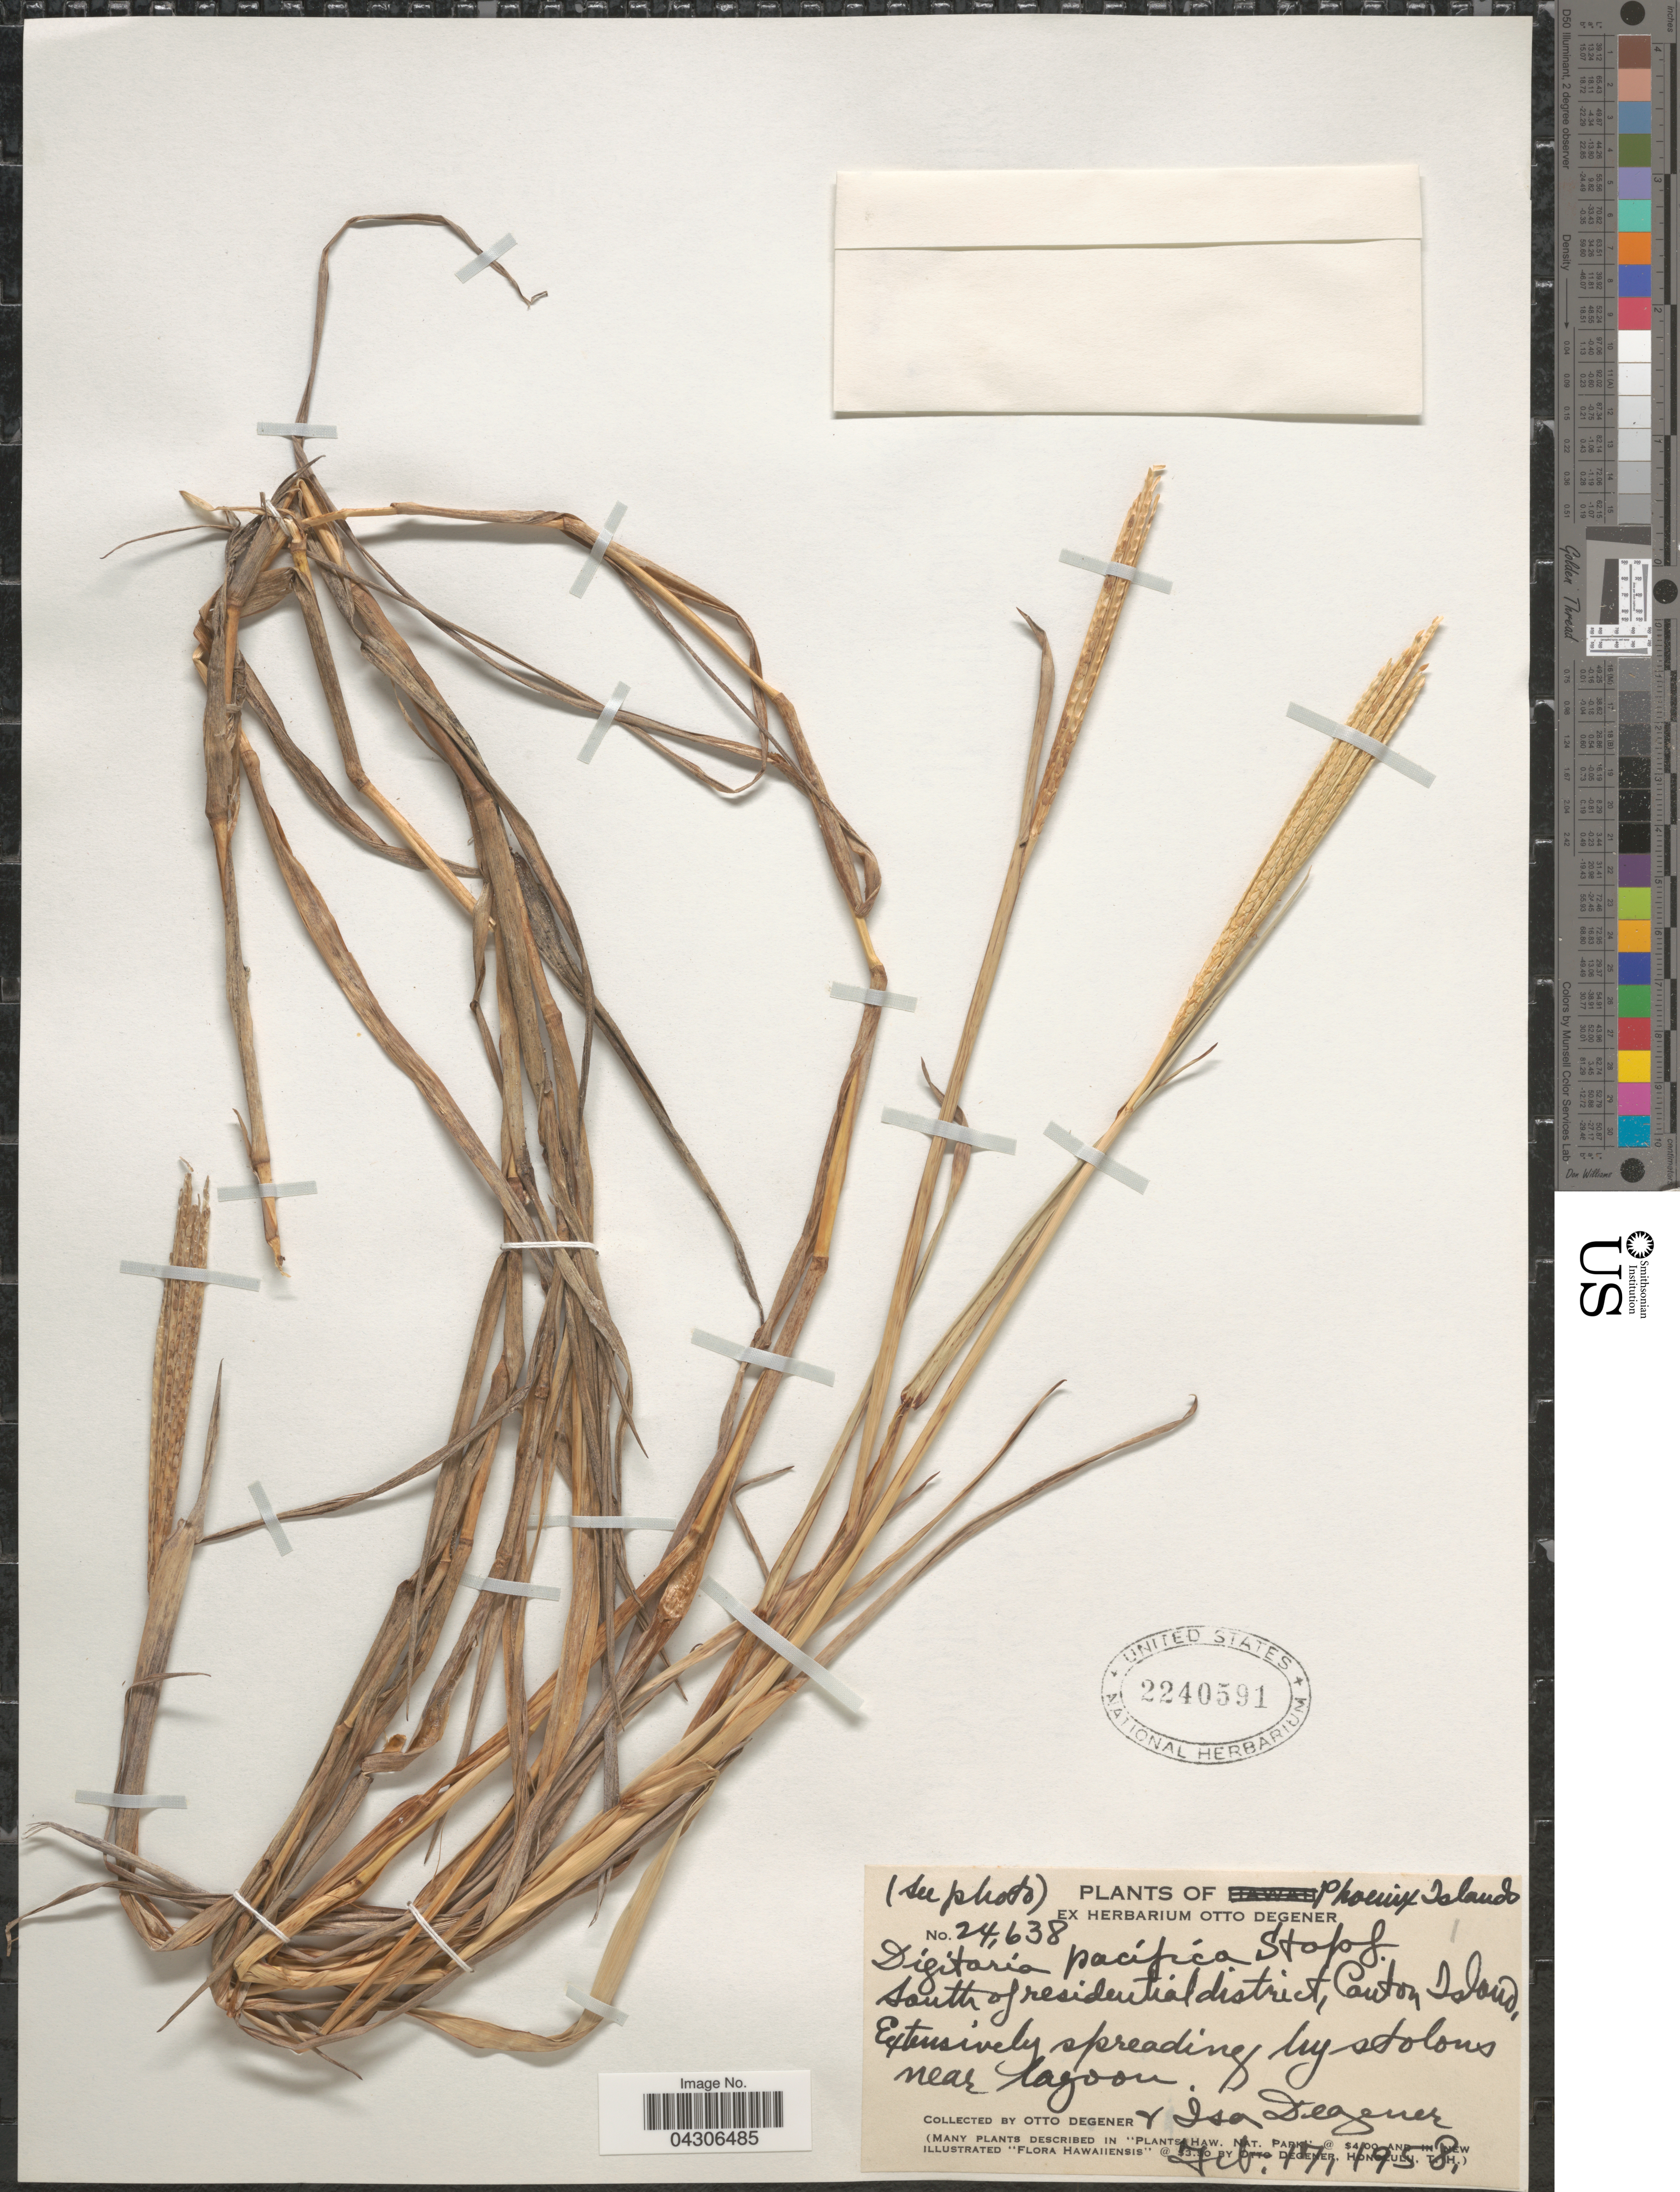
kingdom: Plantae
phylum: Tracheophyta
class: Liliopsida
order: Poales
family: Poaceae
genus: Digitaria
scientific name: Digitaria stenotaphrodes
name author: (Steud.) Stapf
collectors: O. Degener & I. Degener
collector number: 24638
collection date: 1958-02-17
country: Kiribati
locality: Phoenix Islands. South of residential district, Canton Island. Extensively spreading by stolos near lagoon.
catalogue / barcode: US 2240591